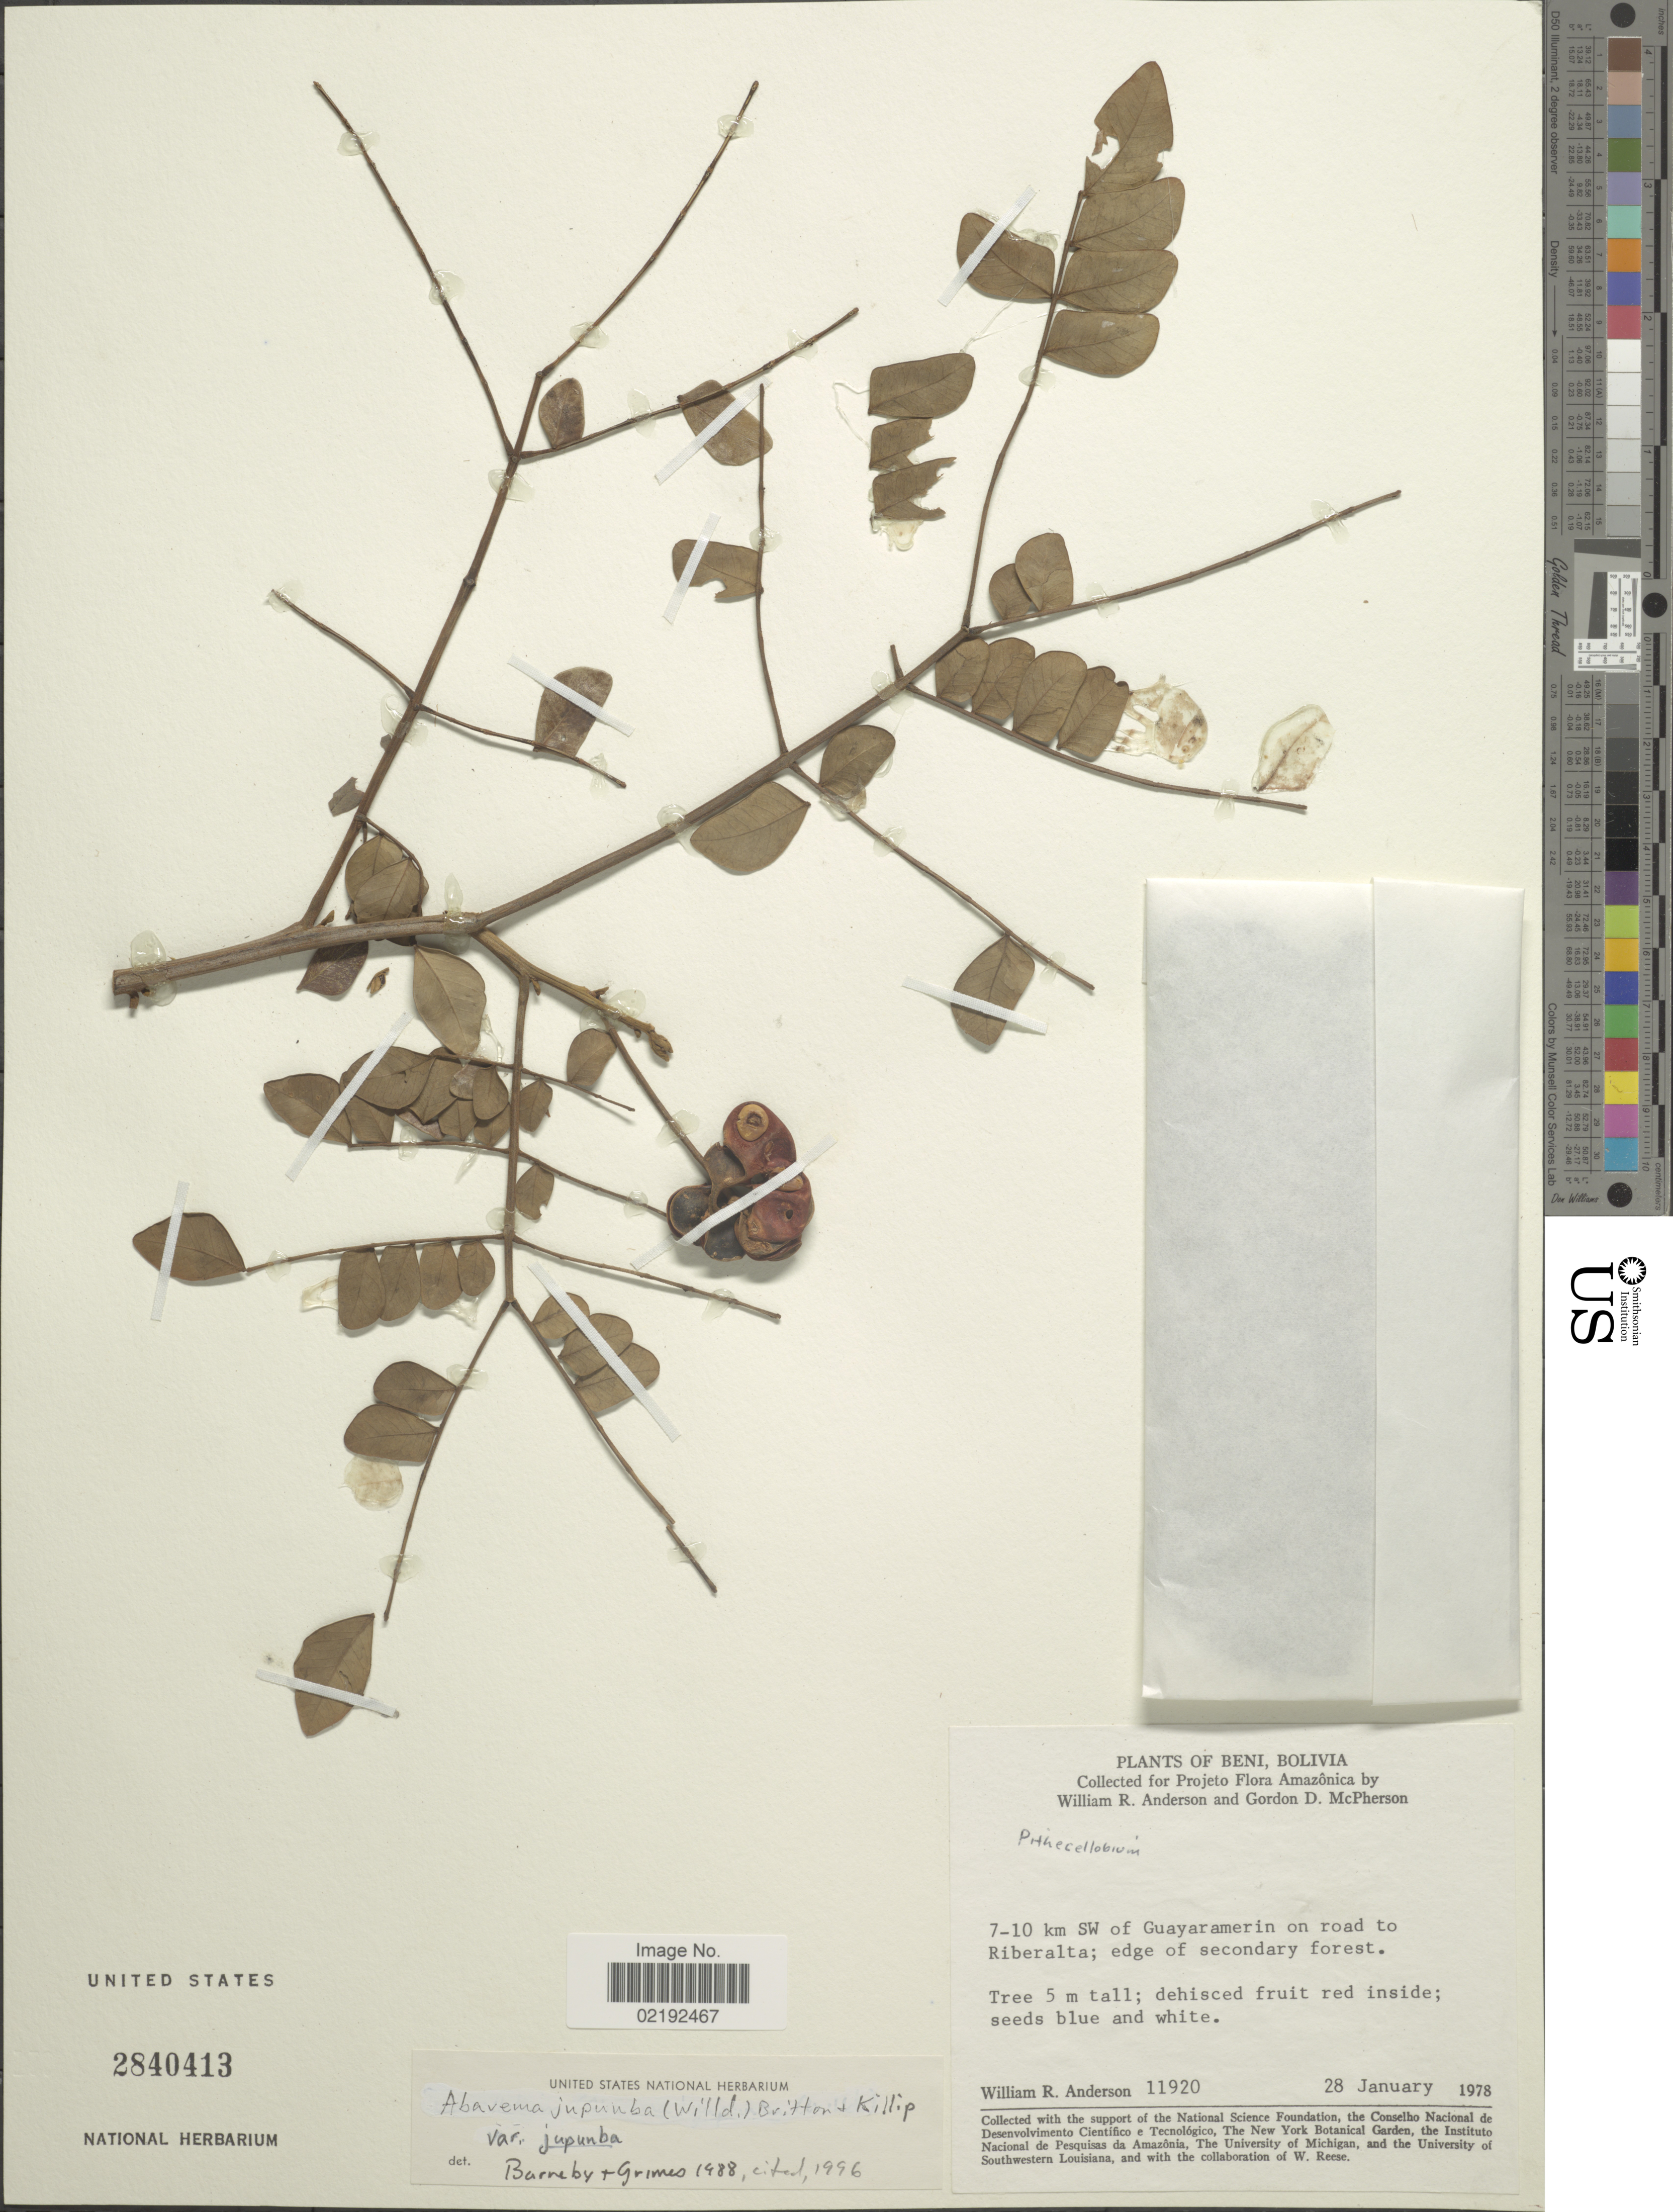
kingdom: Plantae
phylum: Tracheophyta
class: Magnoliopsida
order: Fabales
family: Fabaceae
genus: Abarema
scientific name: Abarema jupunba var. jupunba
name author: (Willd.) Britton & Killip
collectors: W. R. Anderson & G. D. McPherson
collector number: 11920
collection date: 1978-01-28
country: Bolivia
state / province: Beni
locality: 7-10 km SW of Guayaramerin on road to Riberalta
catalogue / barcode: US 2840413